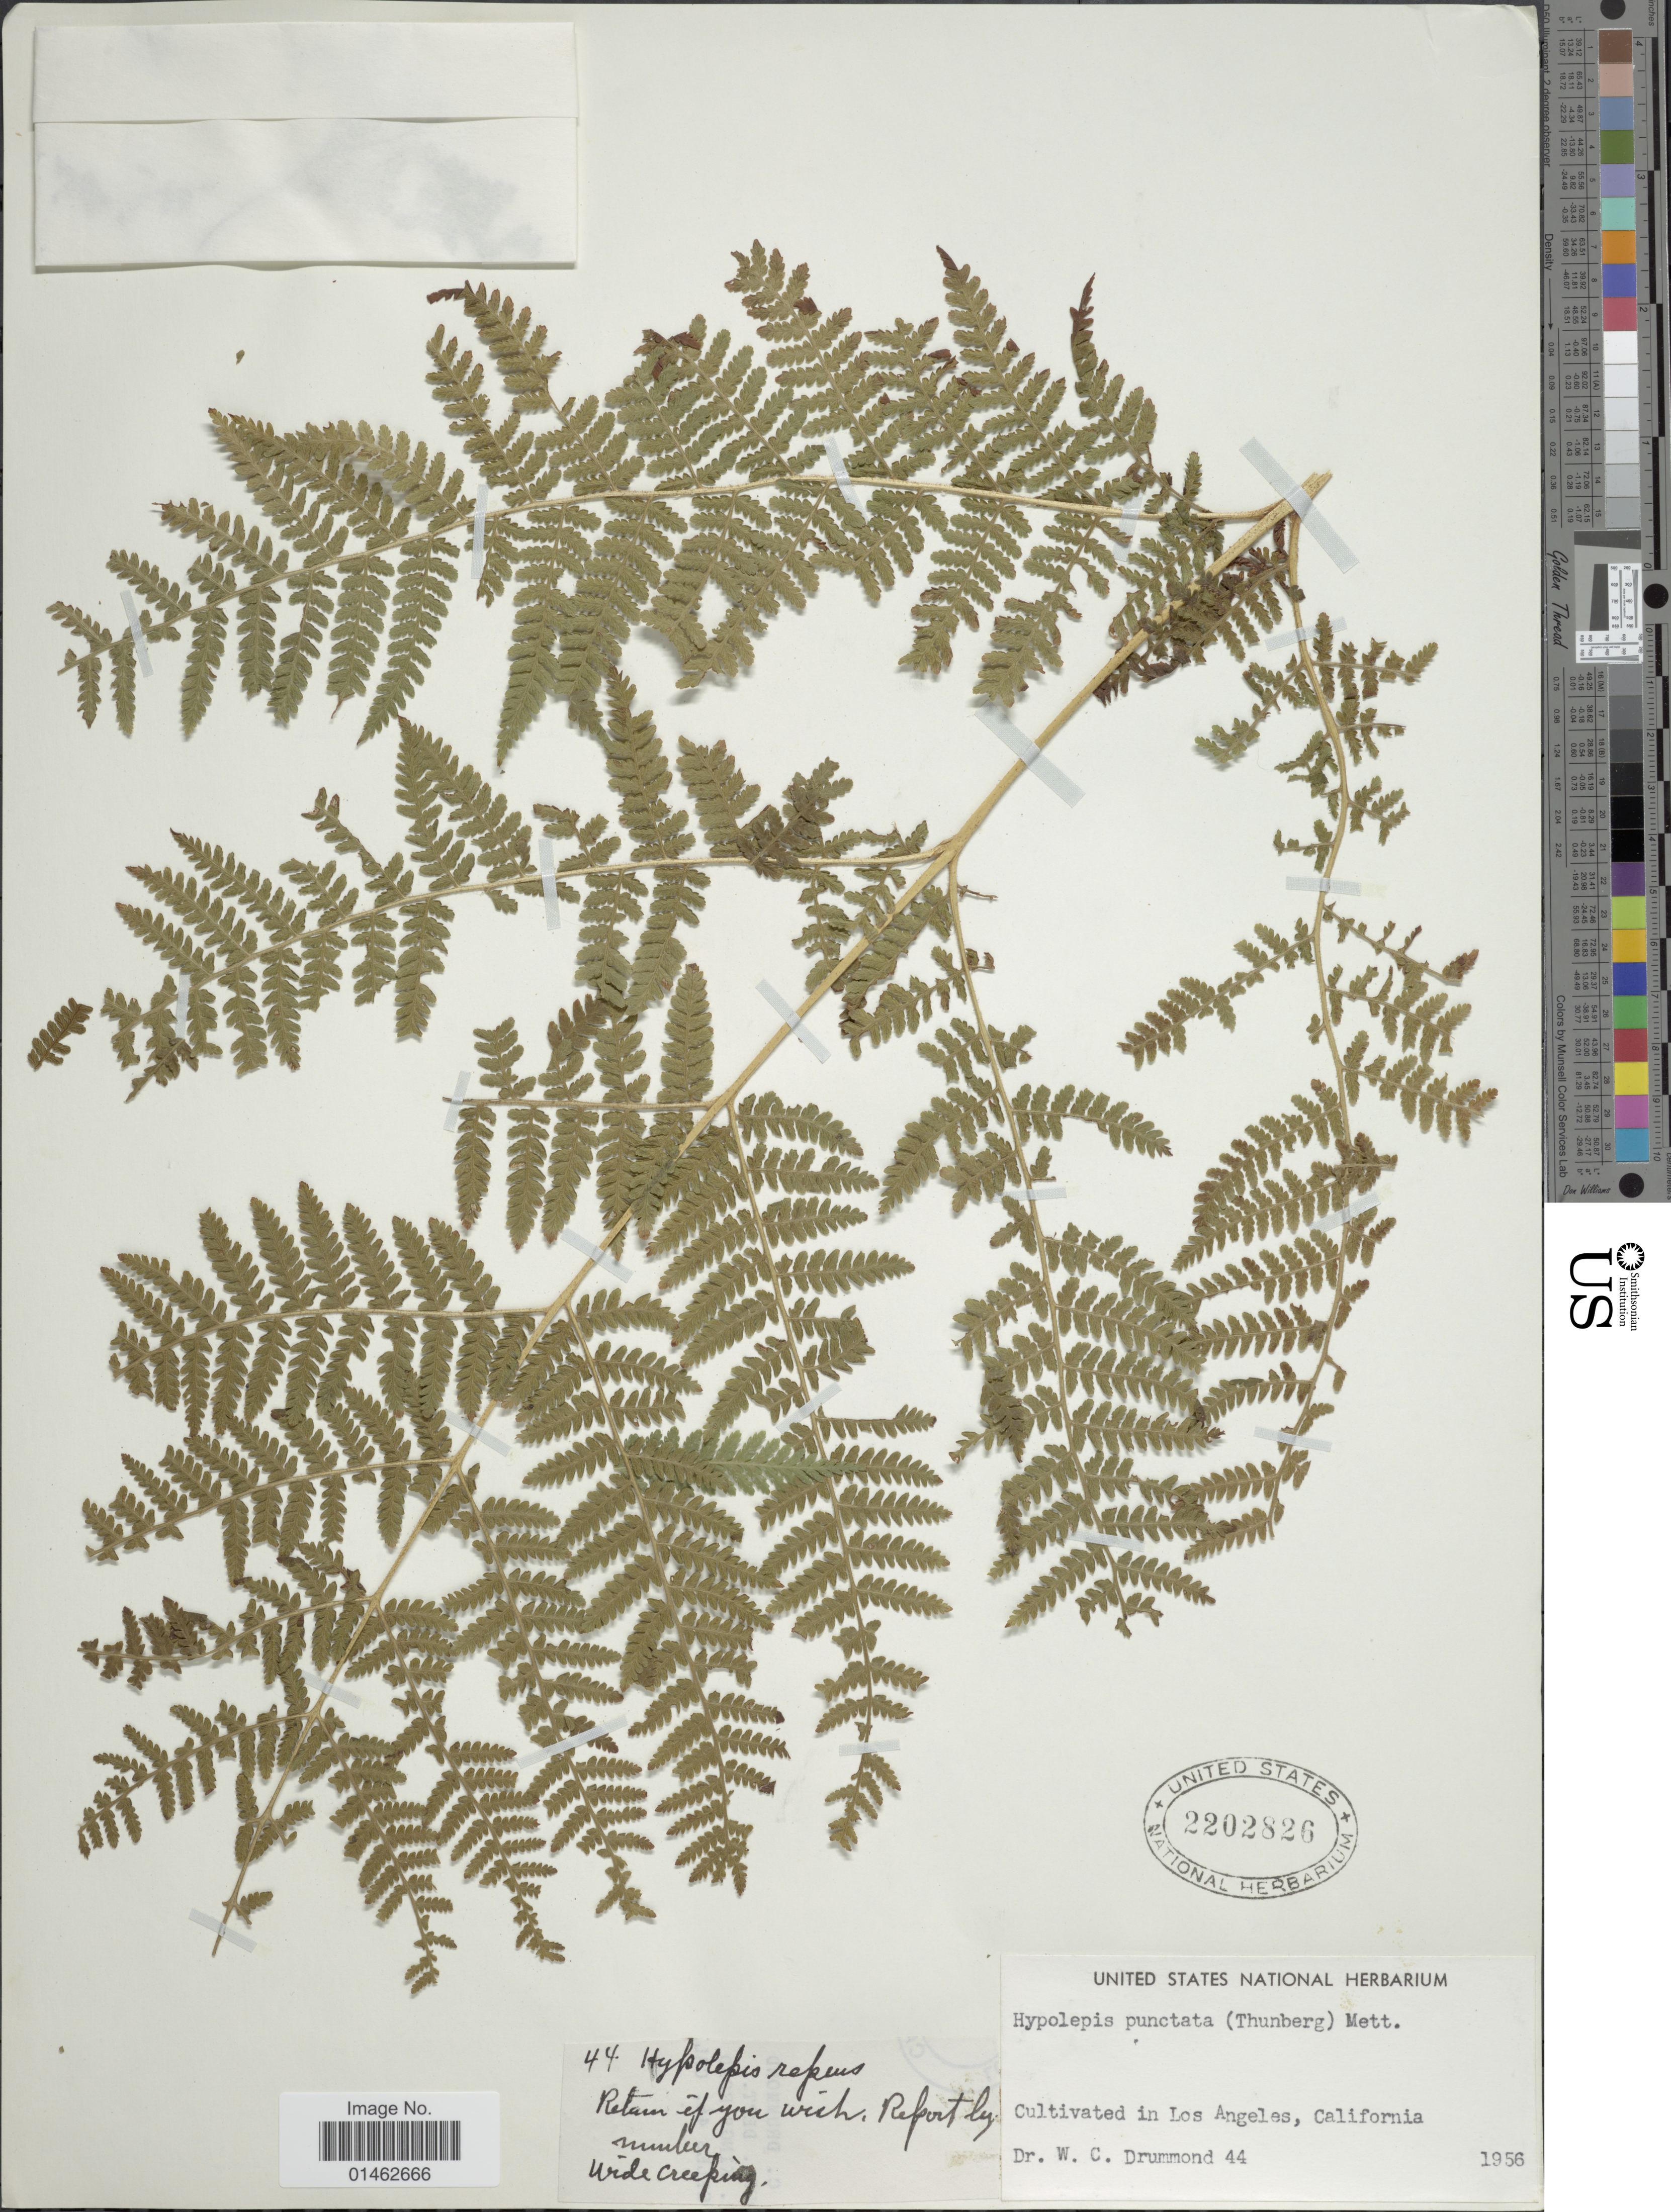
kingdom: Plantae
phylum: Tracheophyta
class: Polypodiopsida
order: Polypodiales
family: Dennstaedtiaceae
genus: Hypolepis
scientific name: Hypolepis punctata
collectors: W. Drummond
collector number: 44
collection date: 1956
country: United States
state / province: California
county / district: Los Angeles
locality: Cultivated in Los Angeles, California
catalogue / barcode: US 2202826